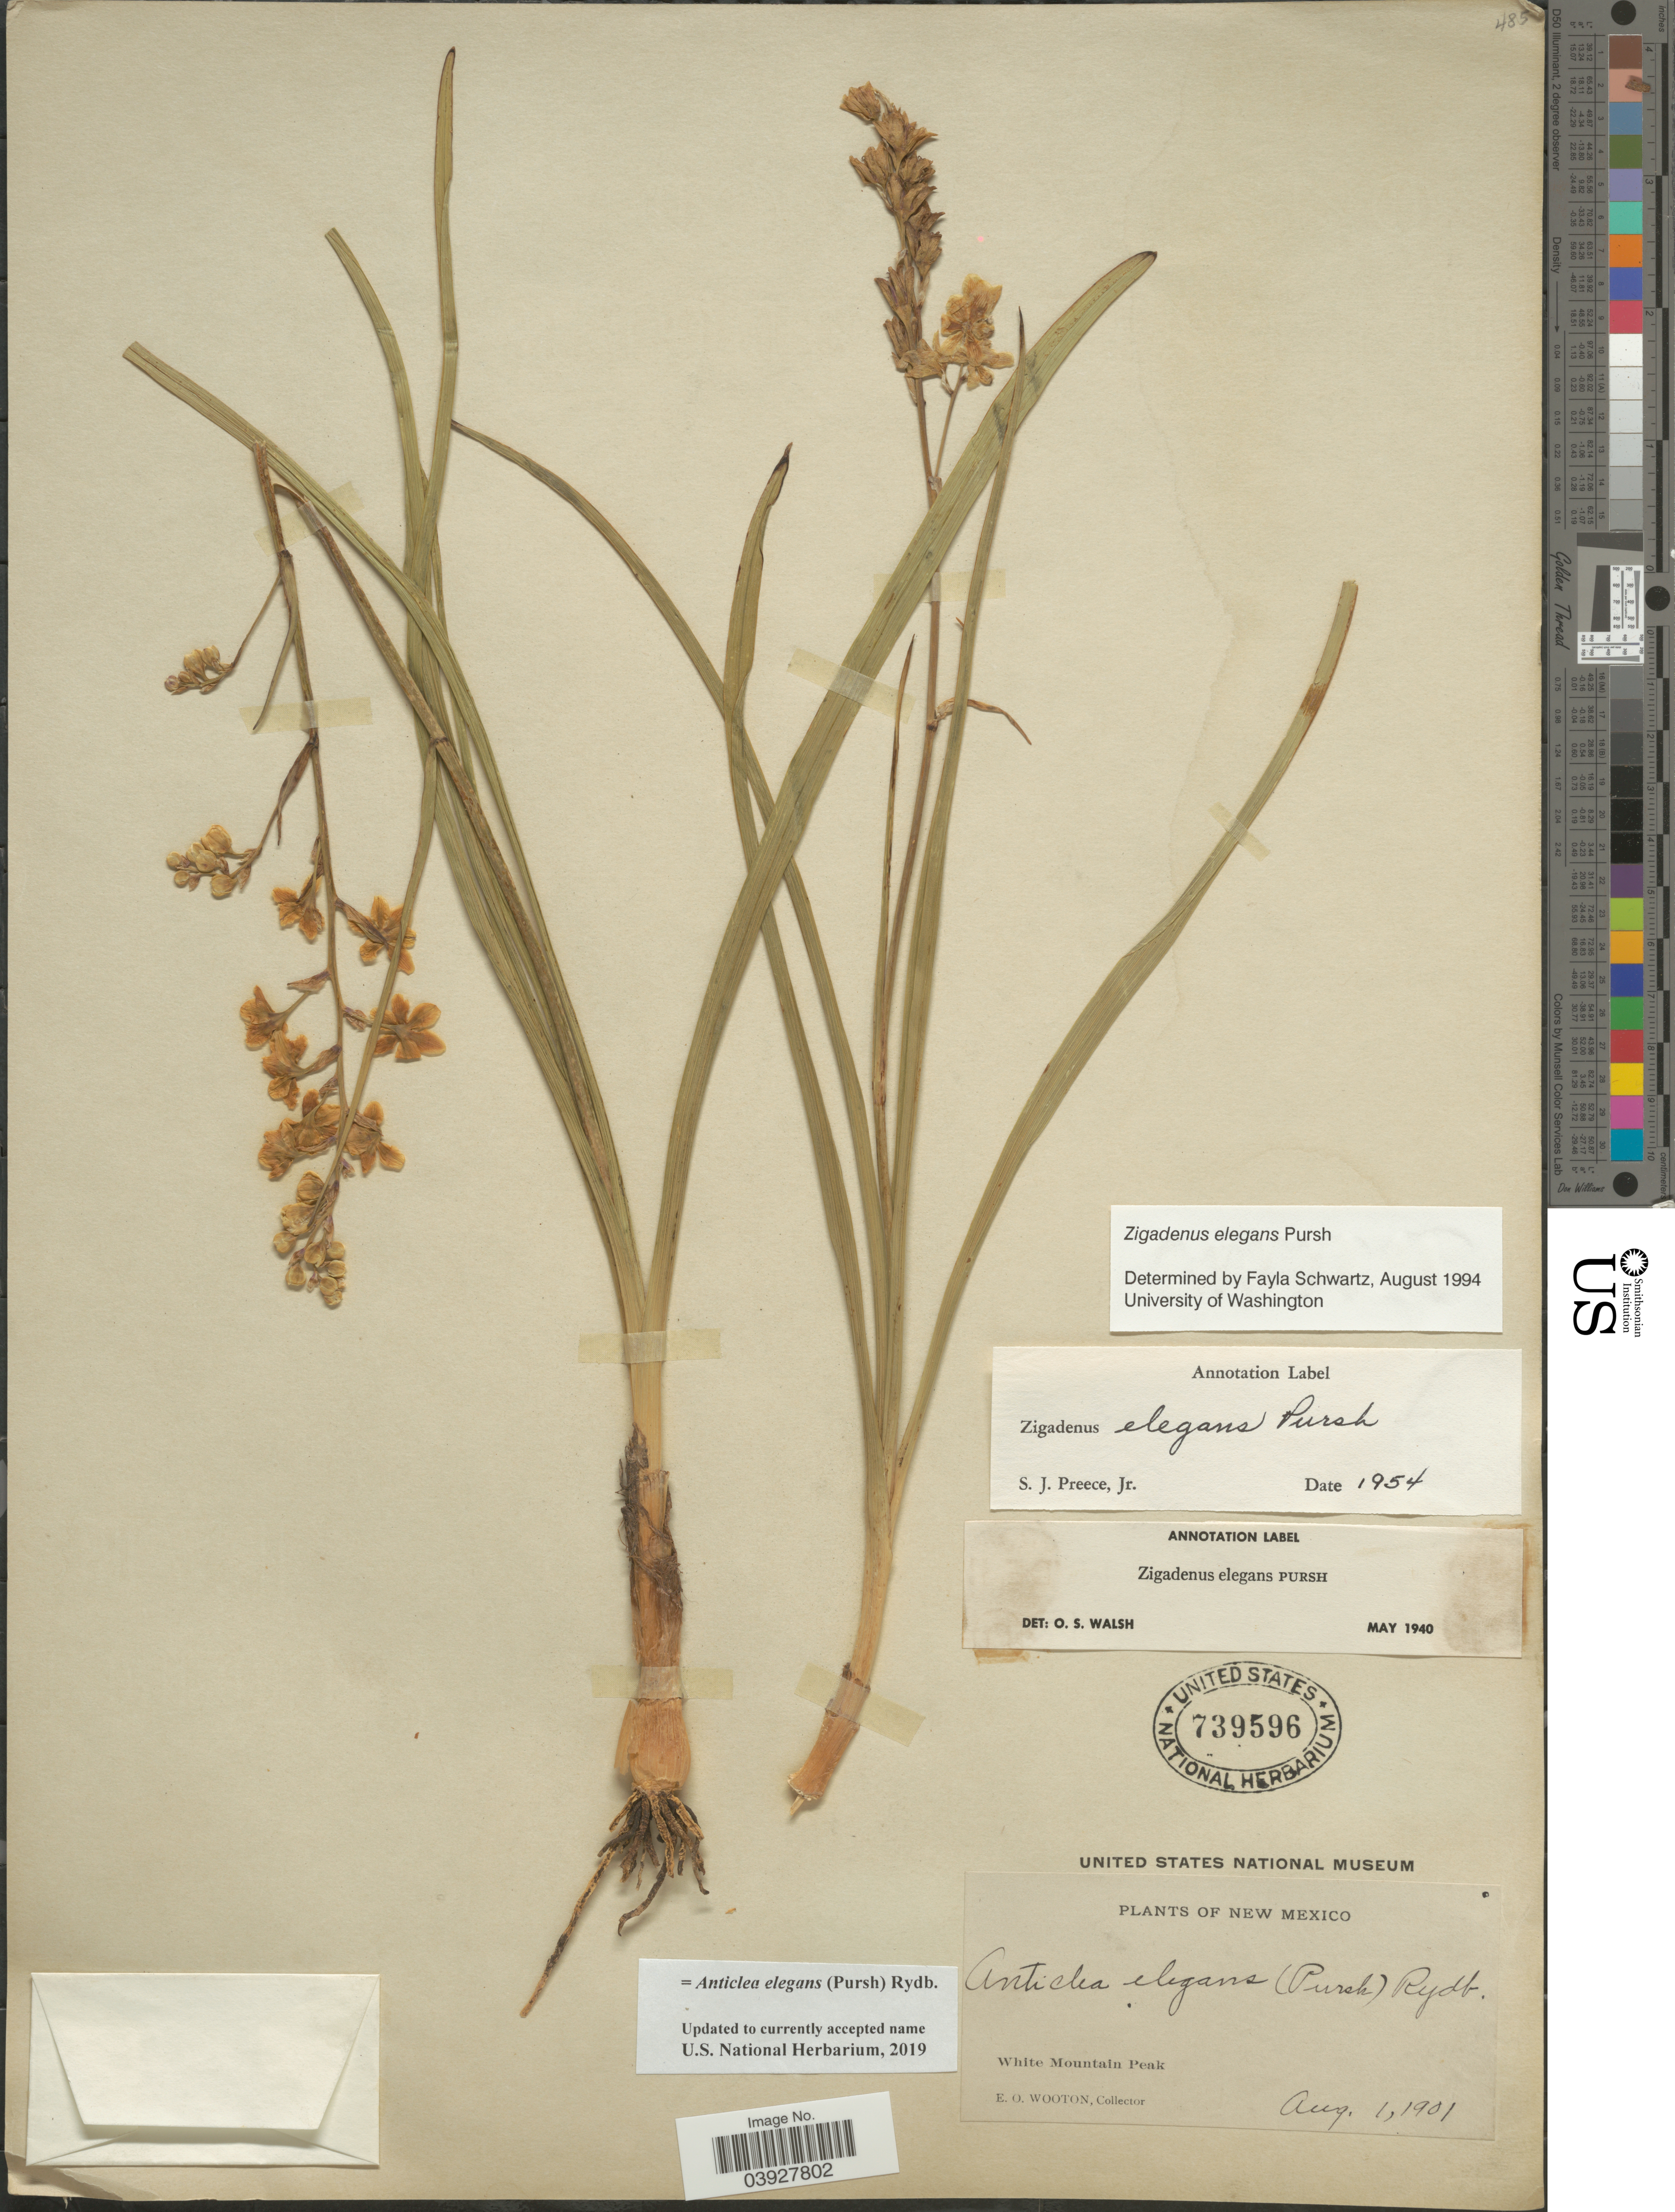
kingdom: Plantae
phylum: Tracheophyta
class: Liliopsida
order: Liliales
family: Melanthiaceae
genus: Anticlea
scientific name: Anticlea elegans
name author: (Pursh) Rydb.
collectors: E. O. Wooton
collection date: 1901-08-01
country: United States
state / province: New Mexico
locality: White Mountain Peak.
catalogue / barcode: US 739596